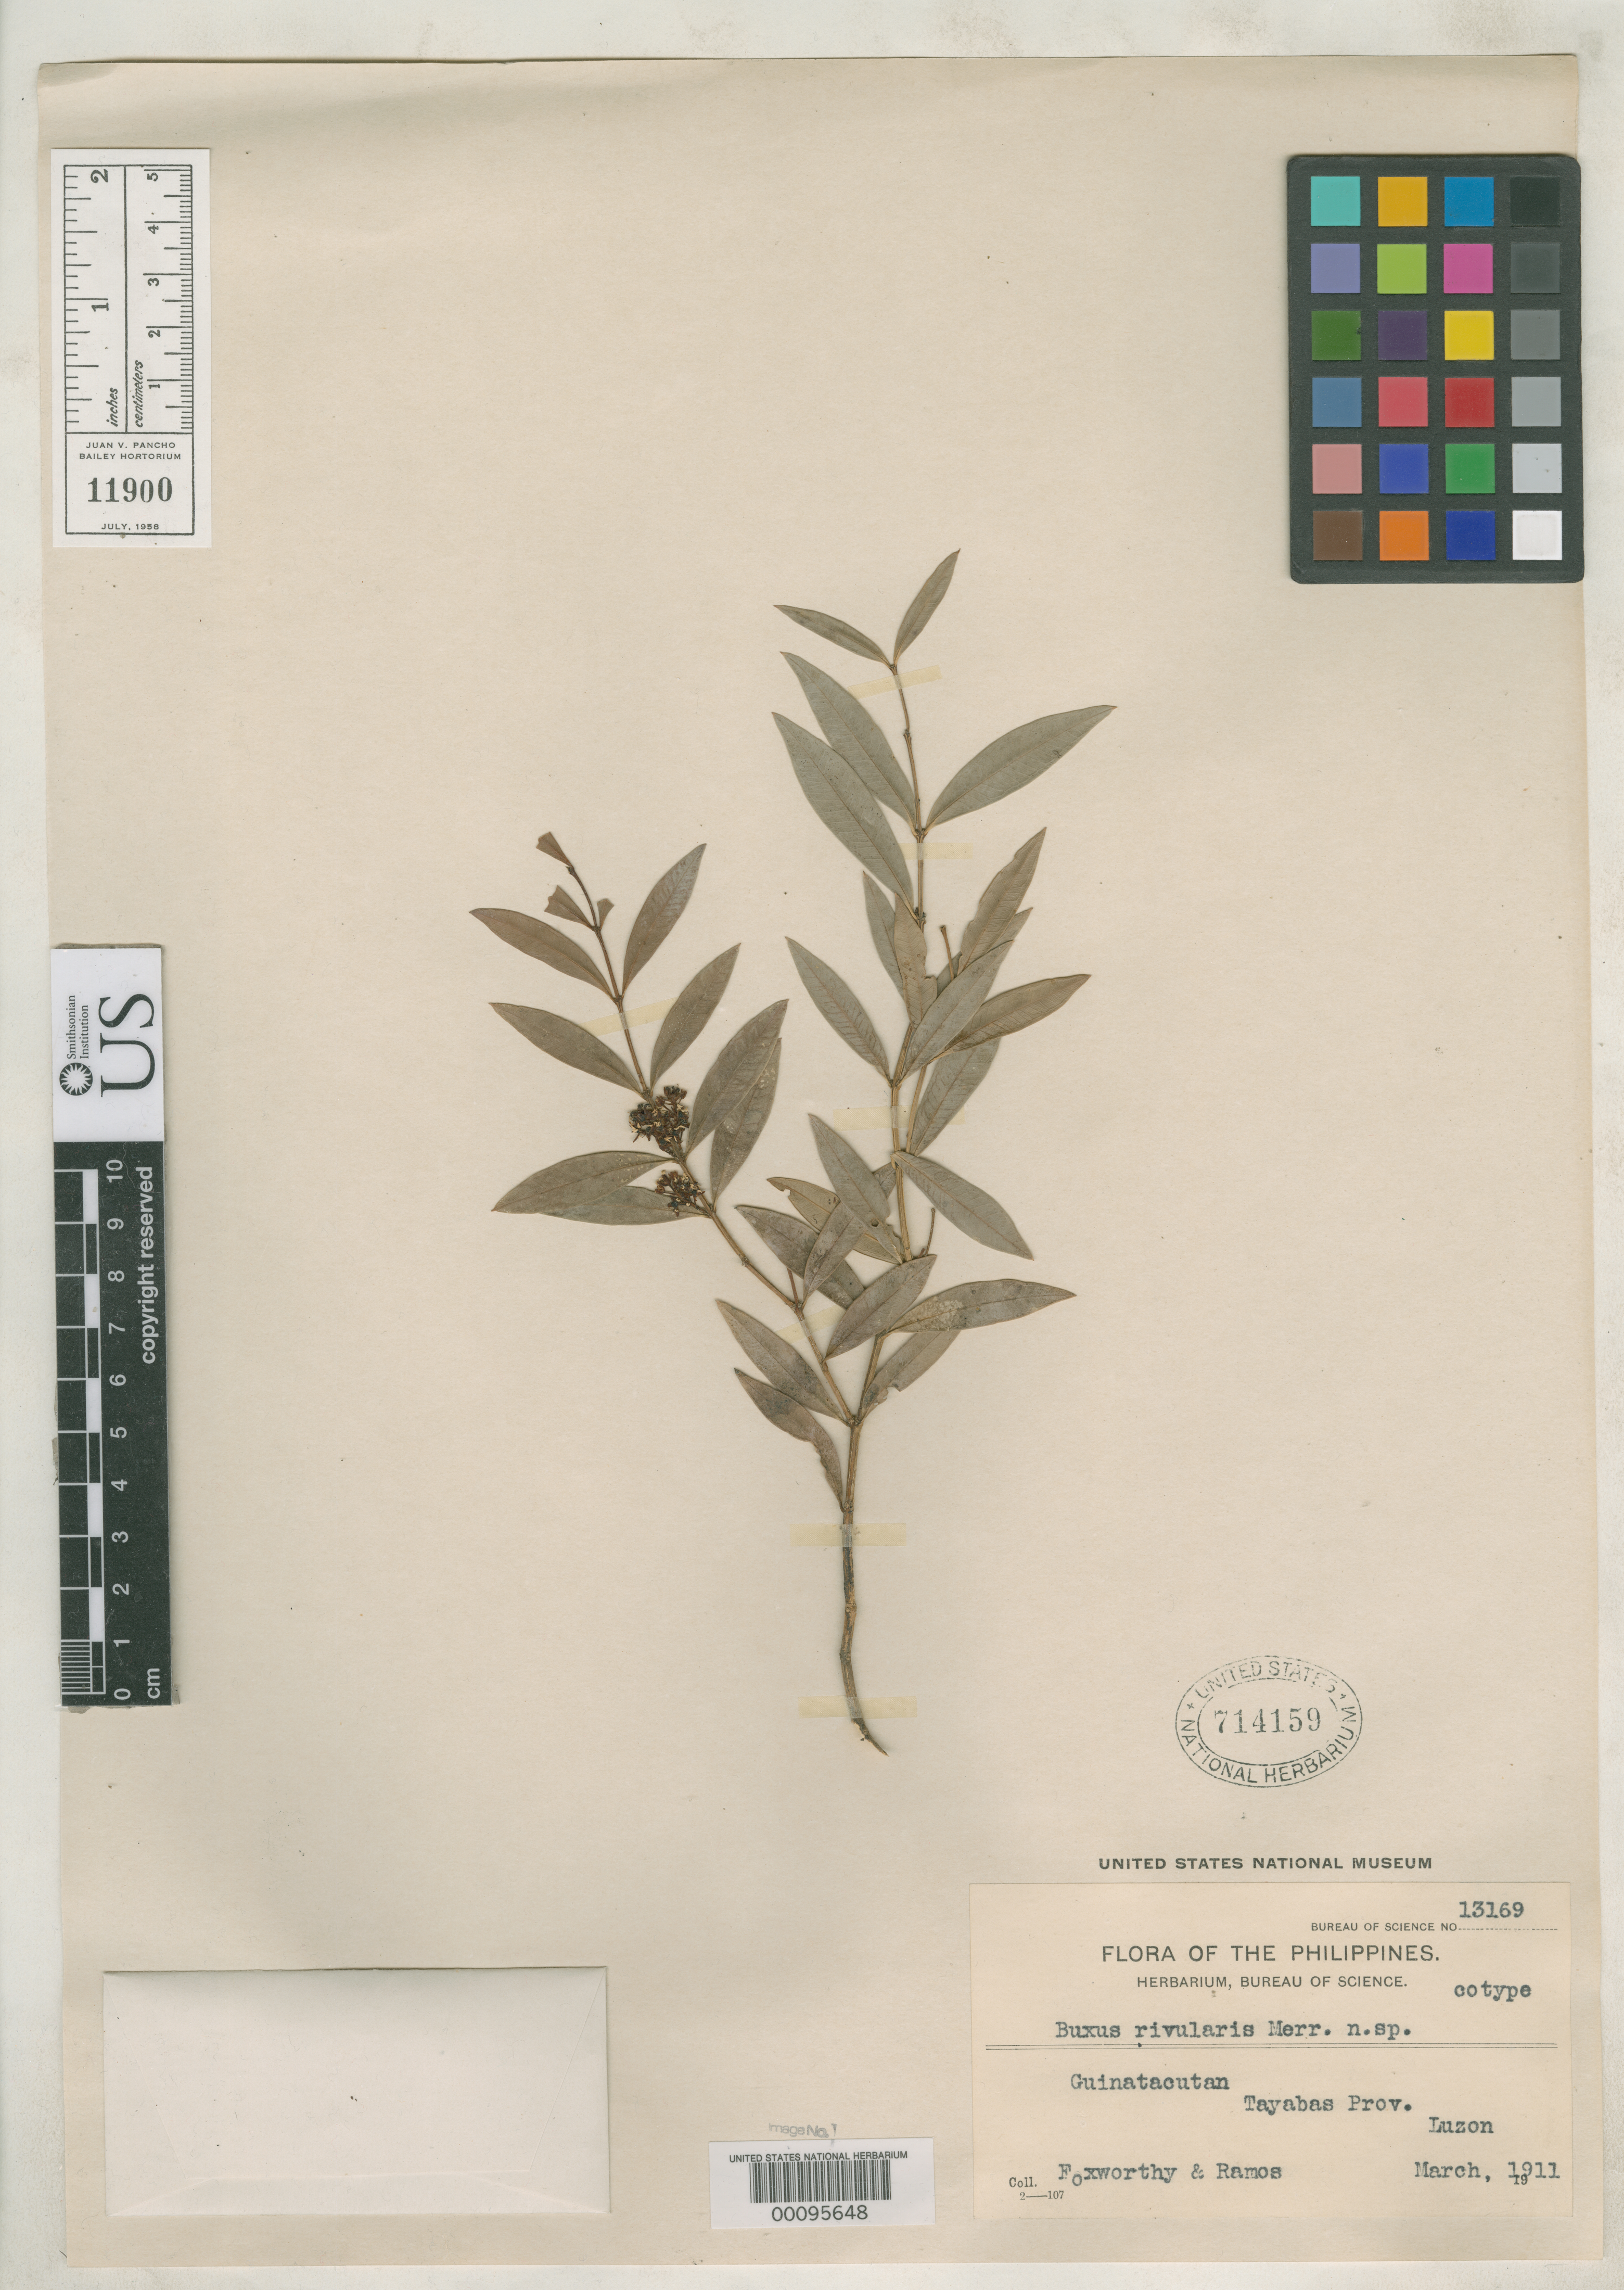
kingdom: Plantae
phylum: Tracheophyta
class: Magnoliopsida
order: Buxales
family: Buxaceae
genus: Buxus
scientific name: Buxus rivularis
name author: Merr.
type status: Isotype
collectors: F. W. Foxworthy & M. Ramos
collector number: Bur. Sci. 13169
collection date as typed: Mar 1911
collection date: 1911-03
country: Philippines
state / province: Calabarzon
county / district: Quezon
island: Luzon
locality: Tayabas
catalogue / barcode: US 714159